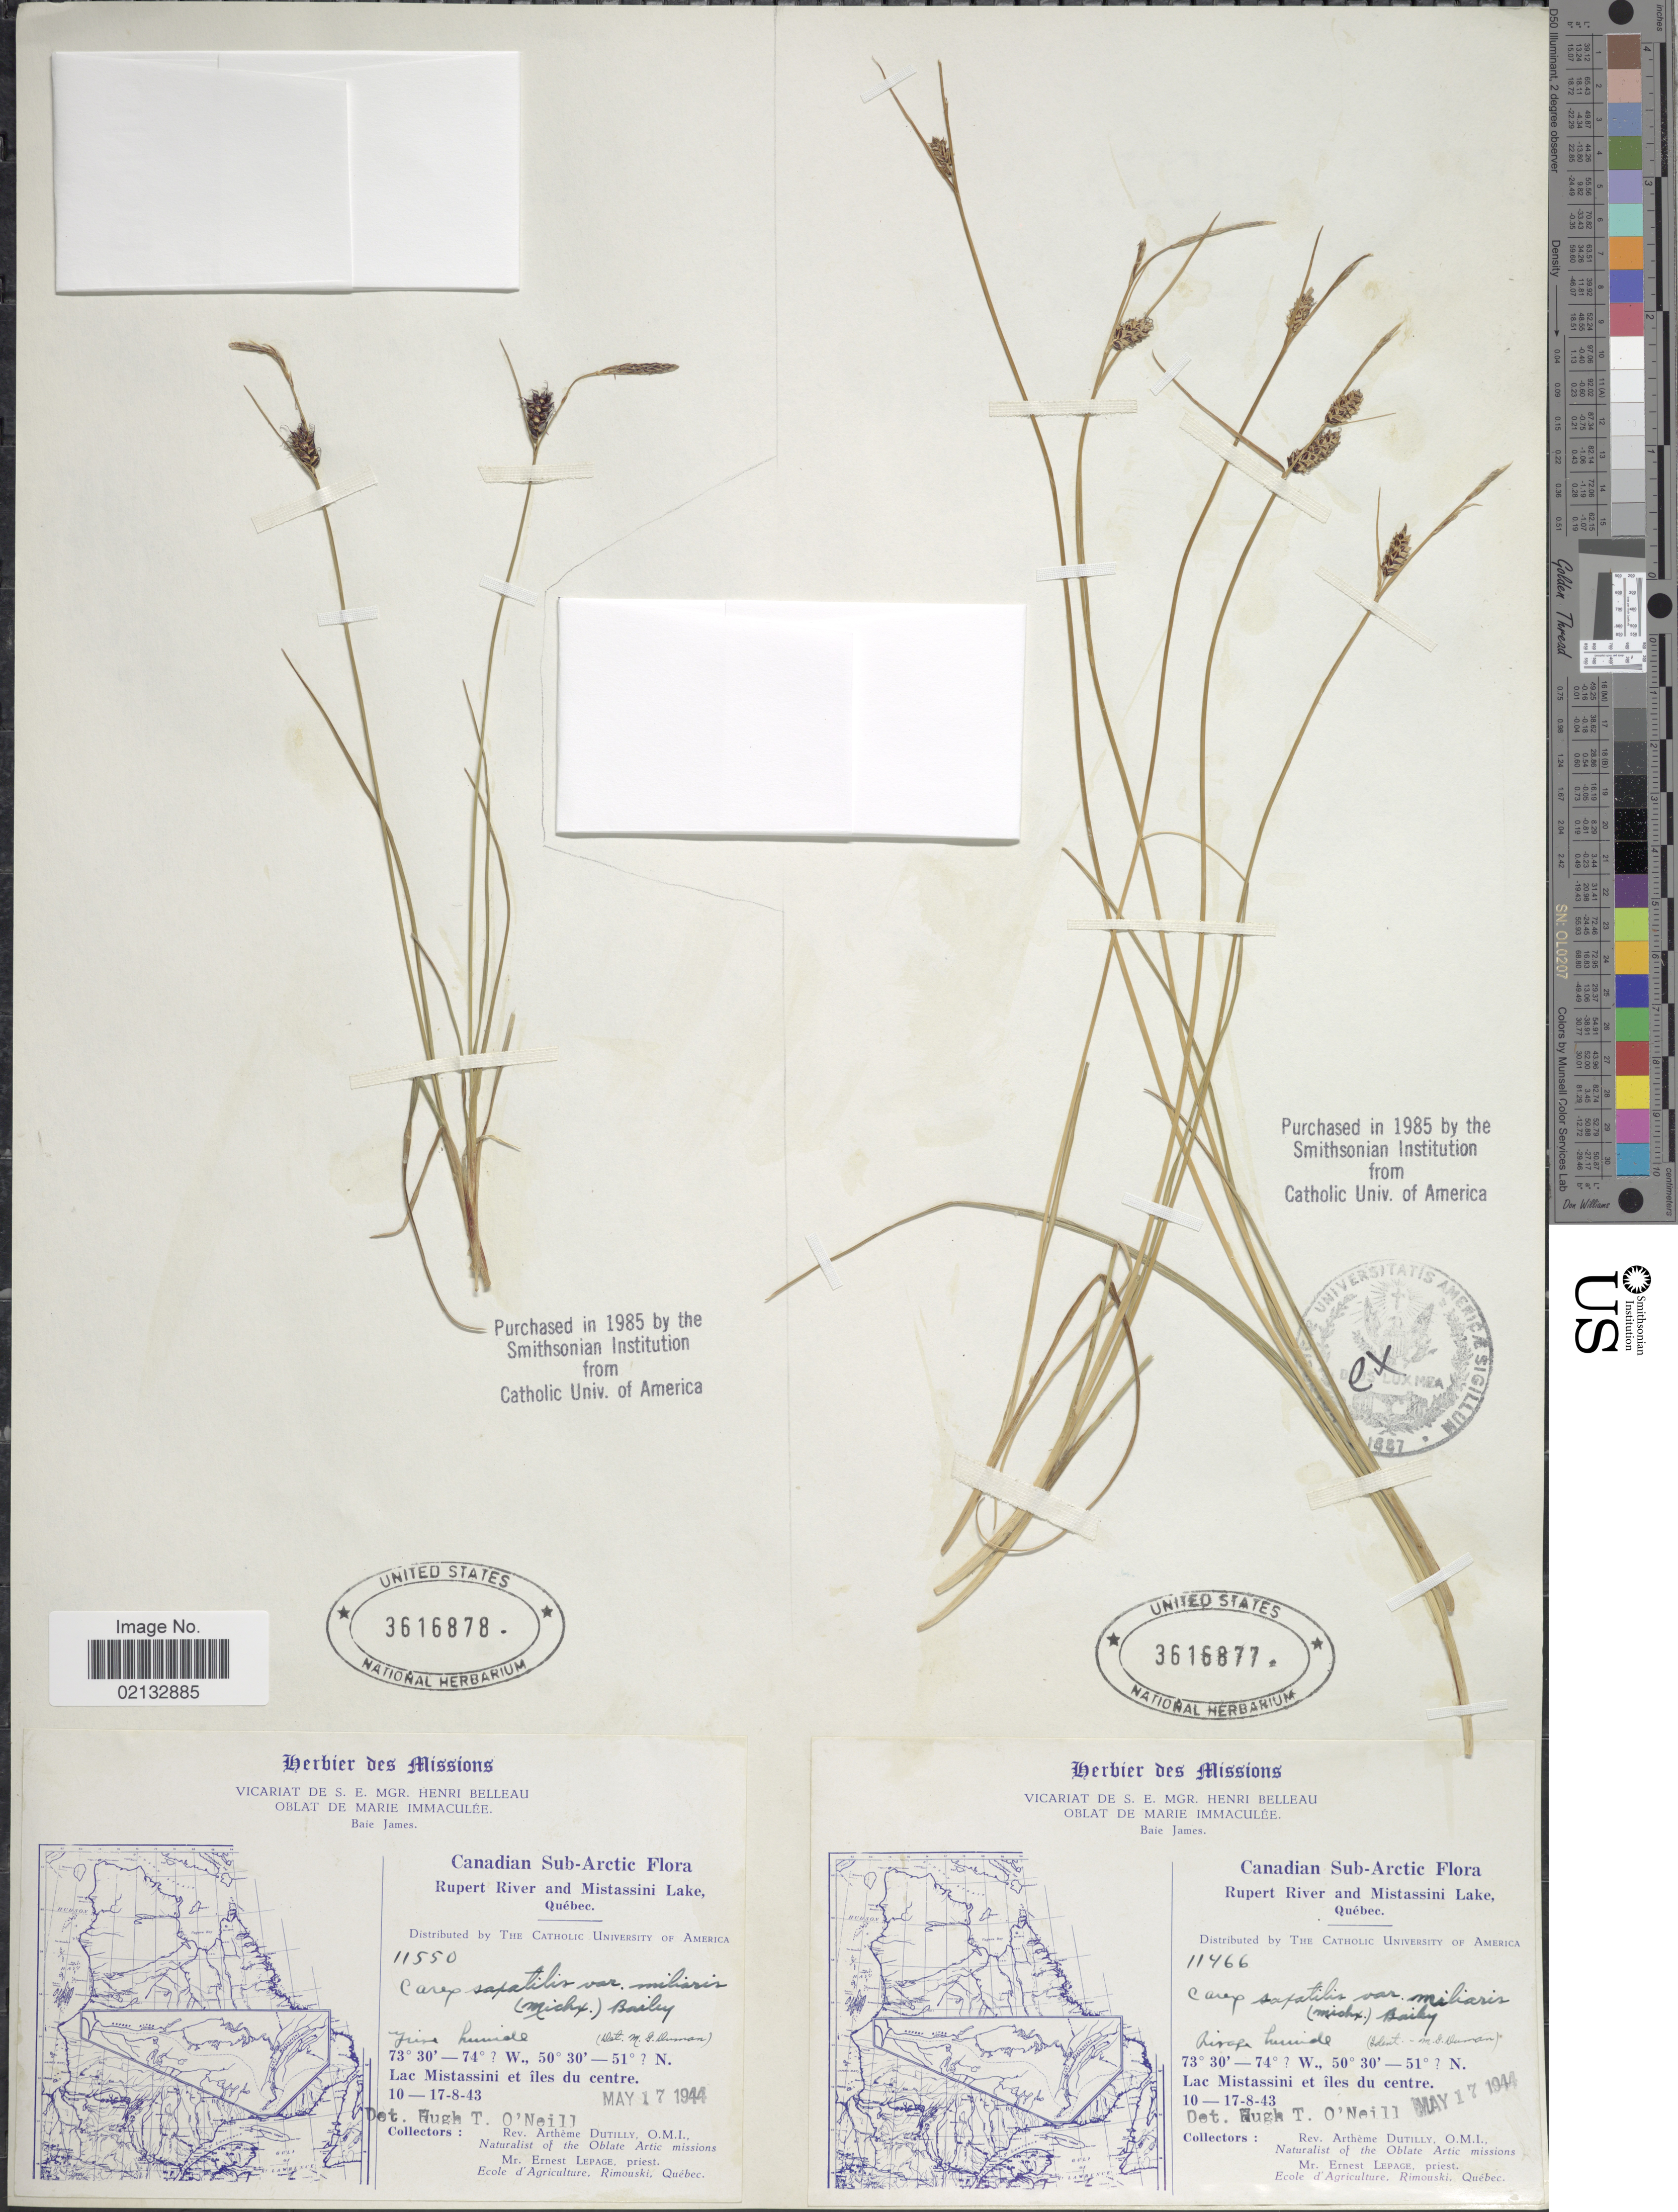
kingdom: Plantae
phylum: Tracheophyta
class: Liliopsida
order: Poales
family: Cyperaceae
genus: Carex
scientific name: Carex saxatilis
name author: L.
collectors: A. Dutilly & E. Lepage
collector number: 11466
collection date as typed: Transcribed d/m/y: 10/8/43 to 17/8/43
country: Canada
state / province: Quebec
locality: Canadian Sub-Arctic. Rupert River and Mistassini Lake. Lac Mistassini et iles du centre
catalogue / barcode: US 3616877-2